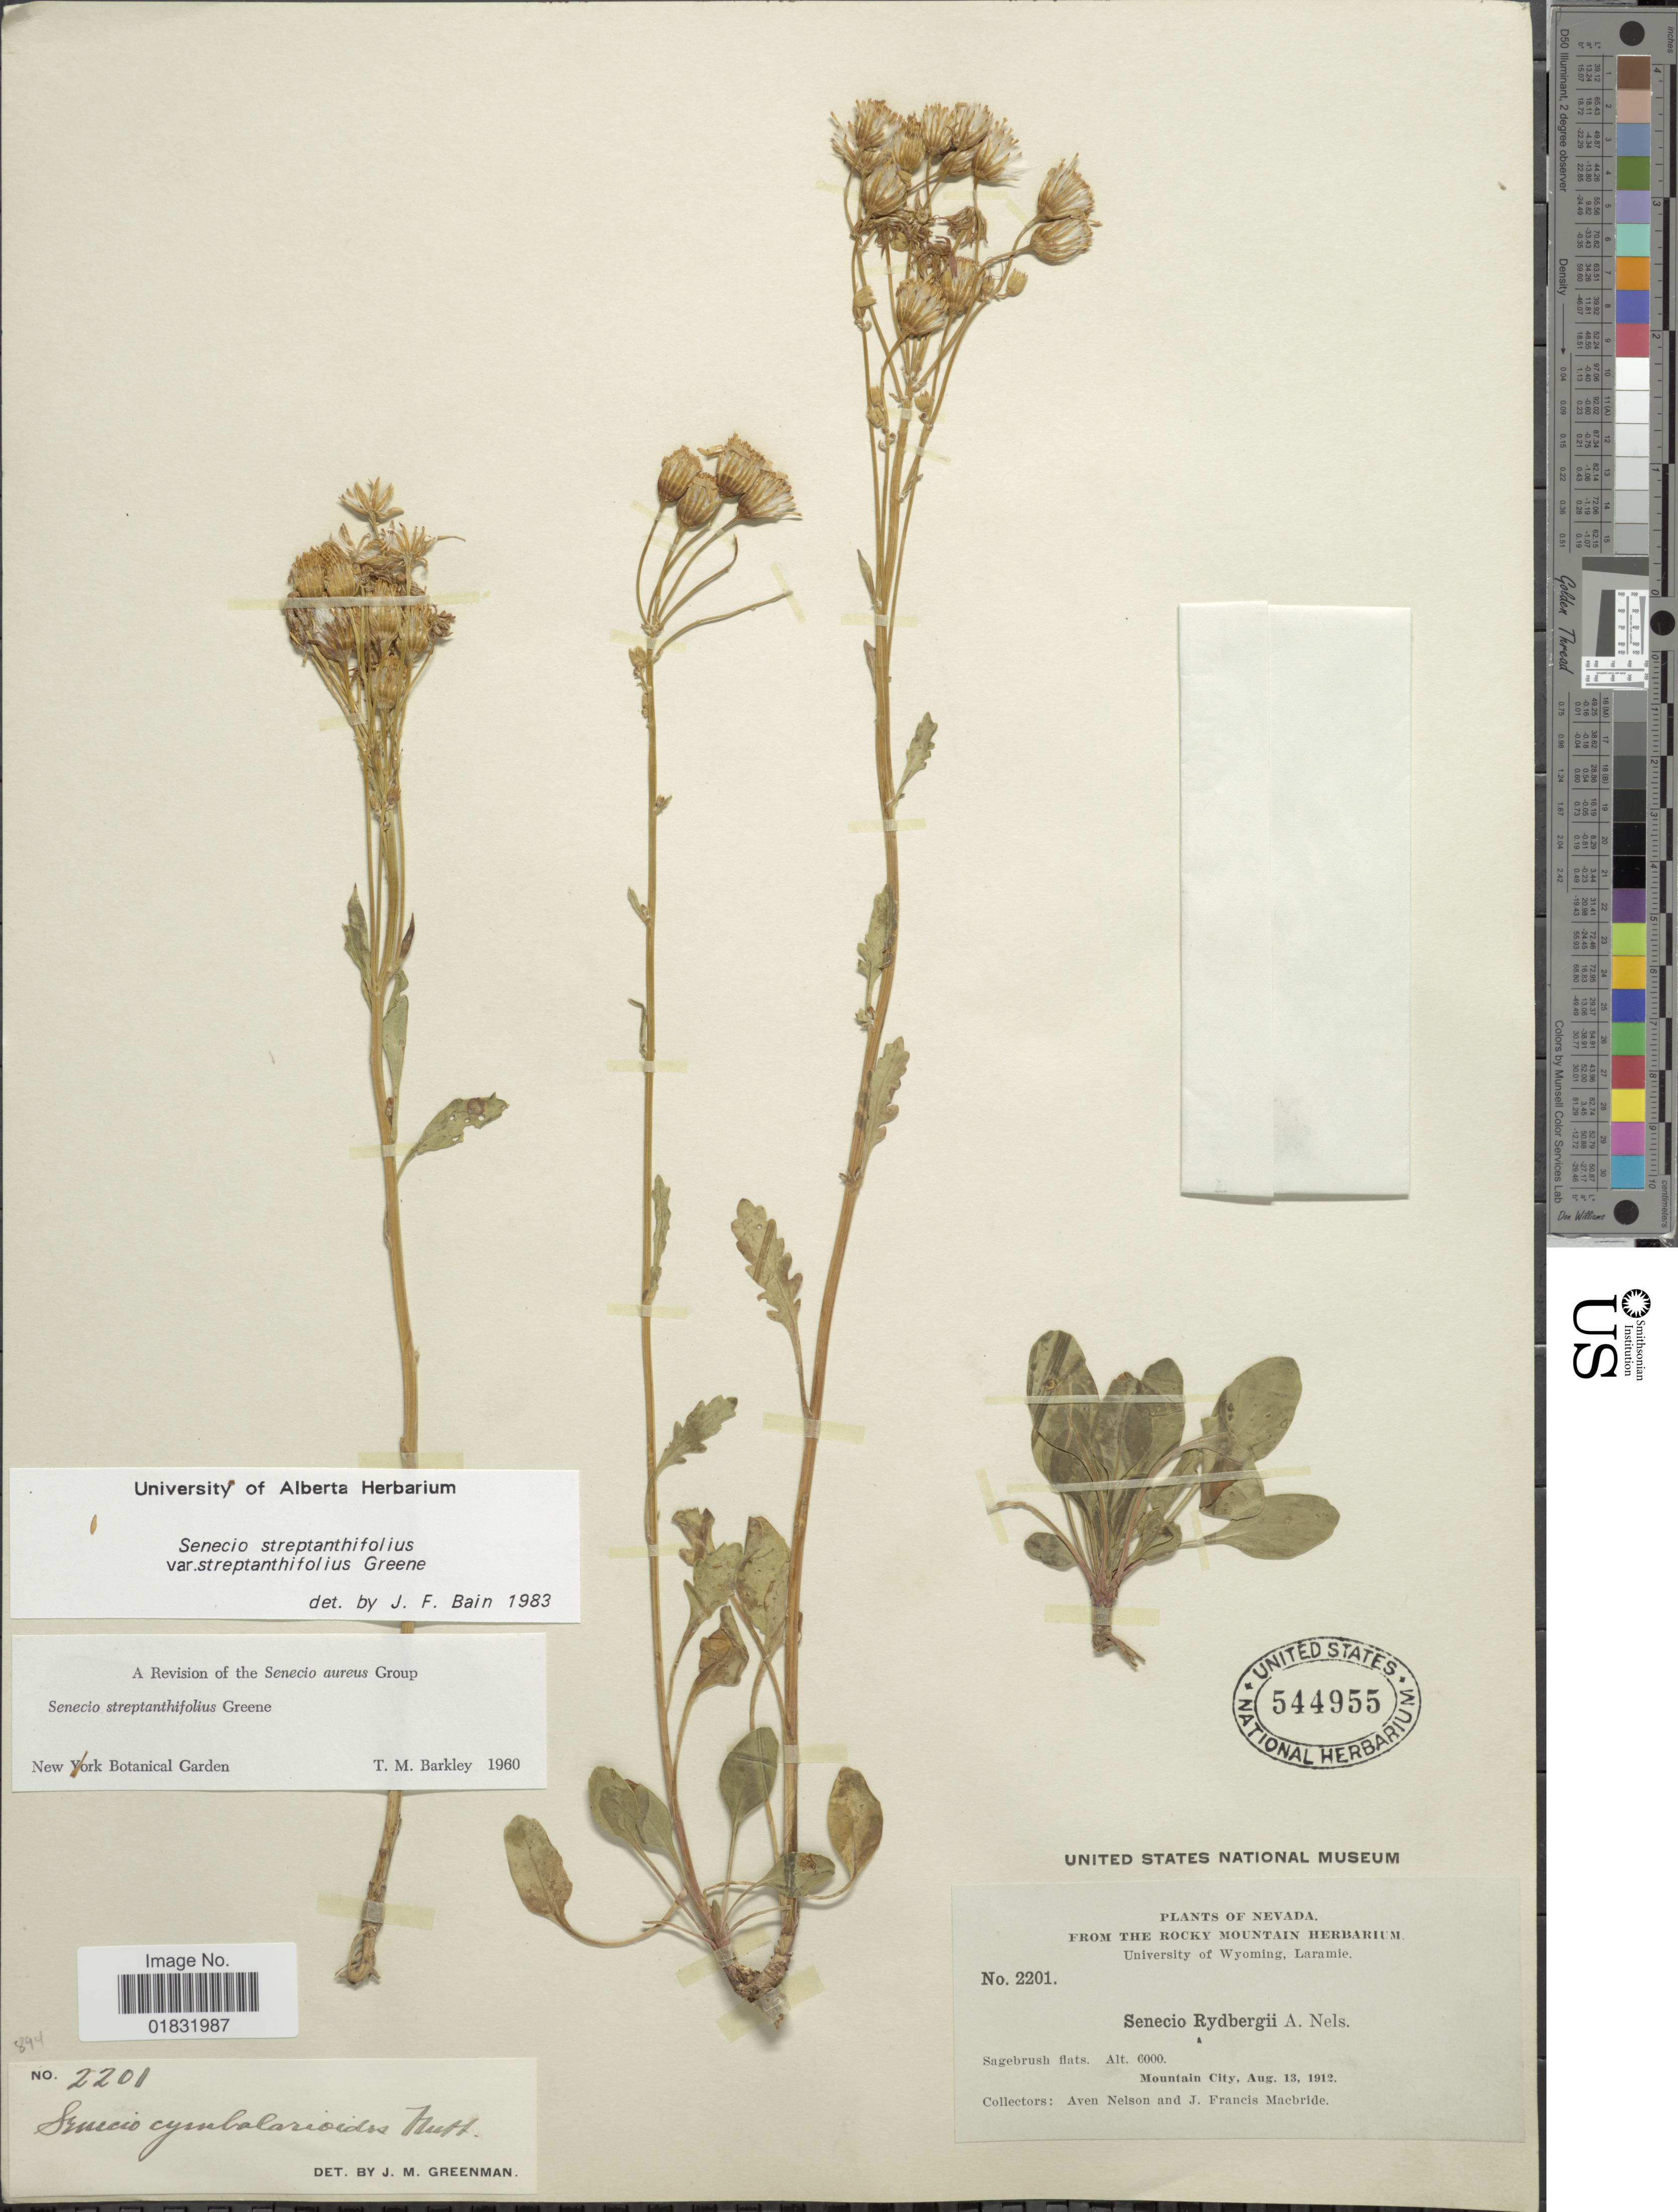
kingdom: Plantae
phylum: Tracheophyta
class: Magnoliopsida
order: Asterales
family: Asteraceae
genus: Packera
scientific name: Packera streptanthifolia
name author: (Greene) W.A. Weber & Á. Löve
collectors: A. Nelson & J. F. Macbride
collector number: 2201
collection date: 1912-08-13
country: United States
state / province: Nevada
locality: Sagebrush, Mountain City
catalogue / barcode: US 544955